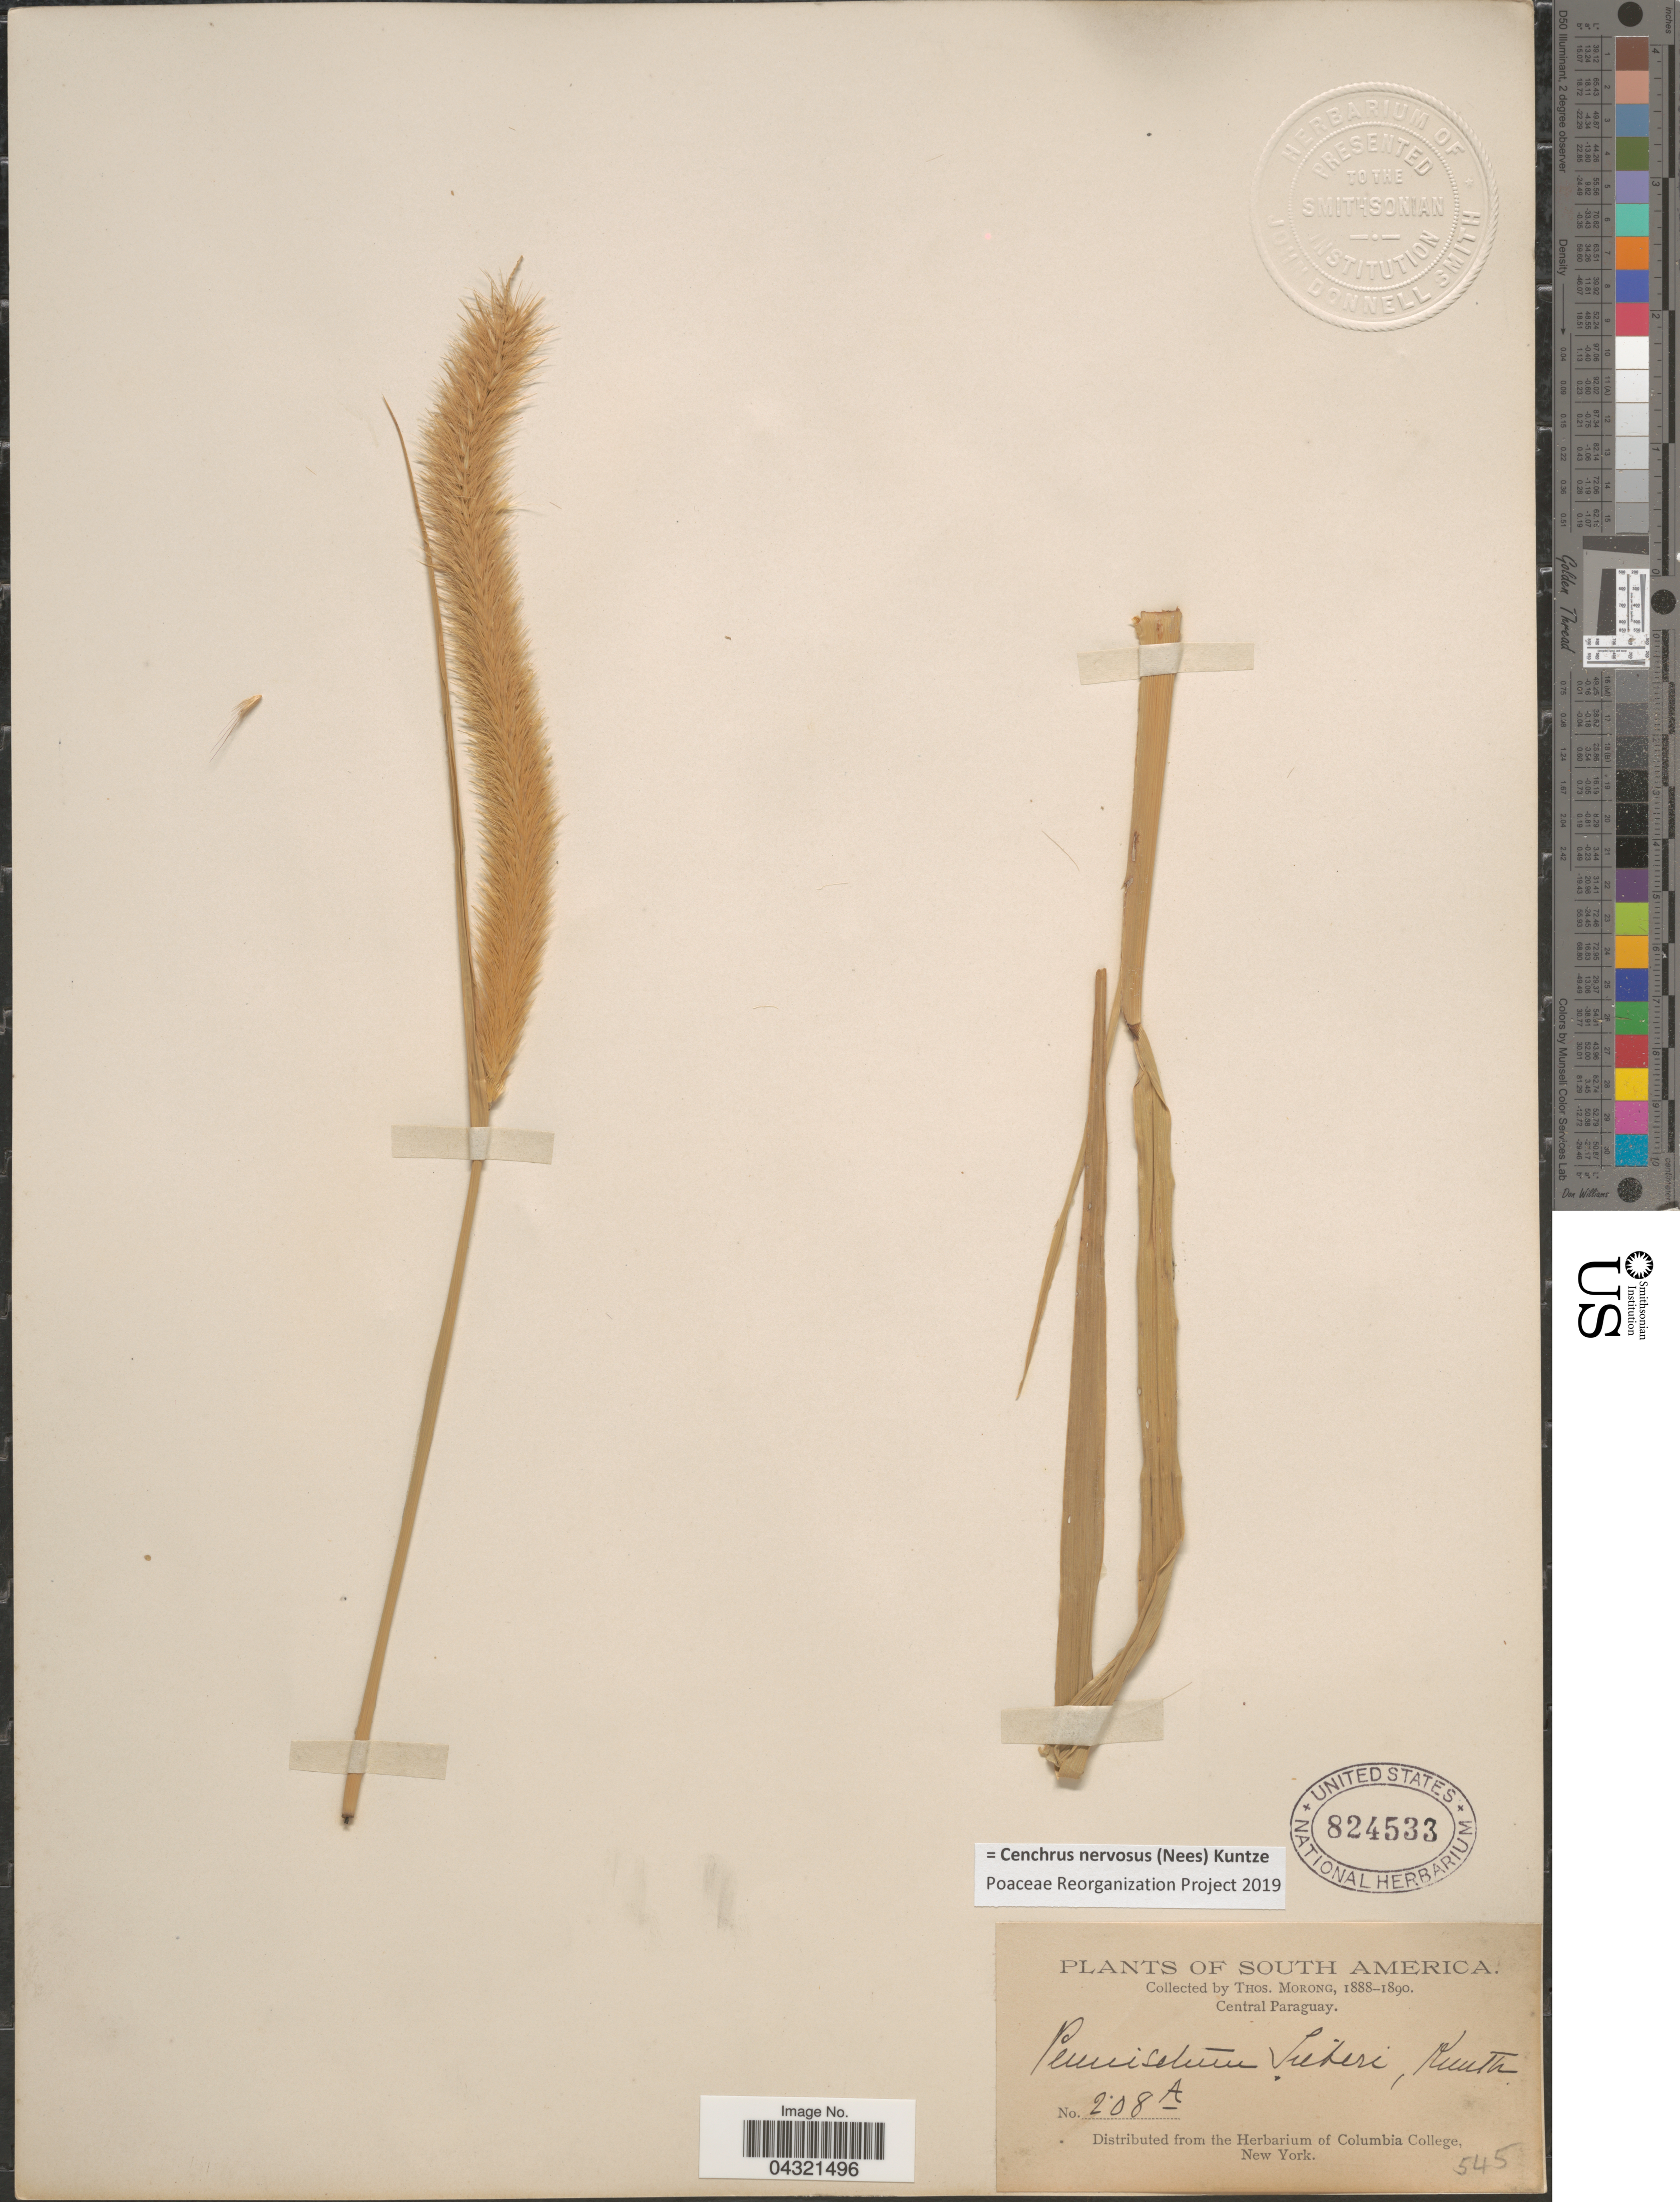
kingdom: Plantae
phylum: Tracheophyta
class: Liliopsida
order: Poales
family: Poaceae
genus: Cenchrus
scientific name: Cenchrus nervosus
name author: (Nees) Kuntze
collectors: ex herb. T. Morong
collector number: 208A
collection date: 1888/1890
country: Paraguay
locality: Central Paraguay.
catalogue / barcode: US 824533